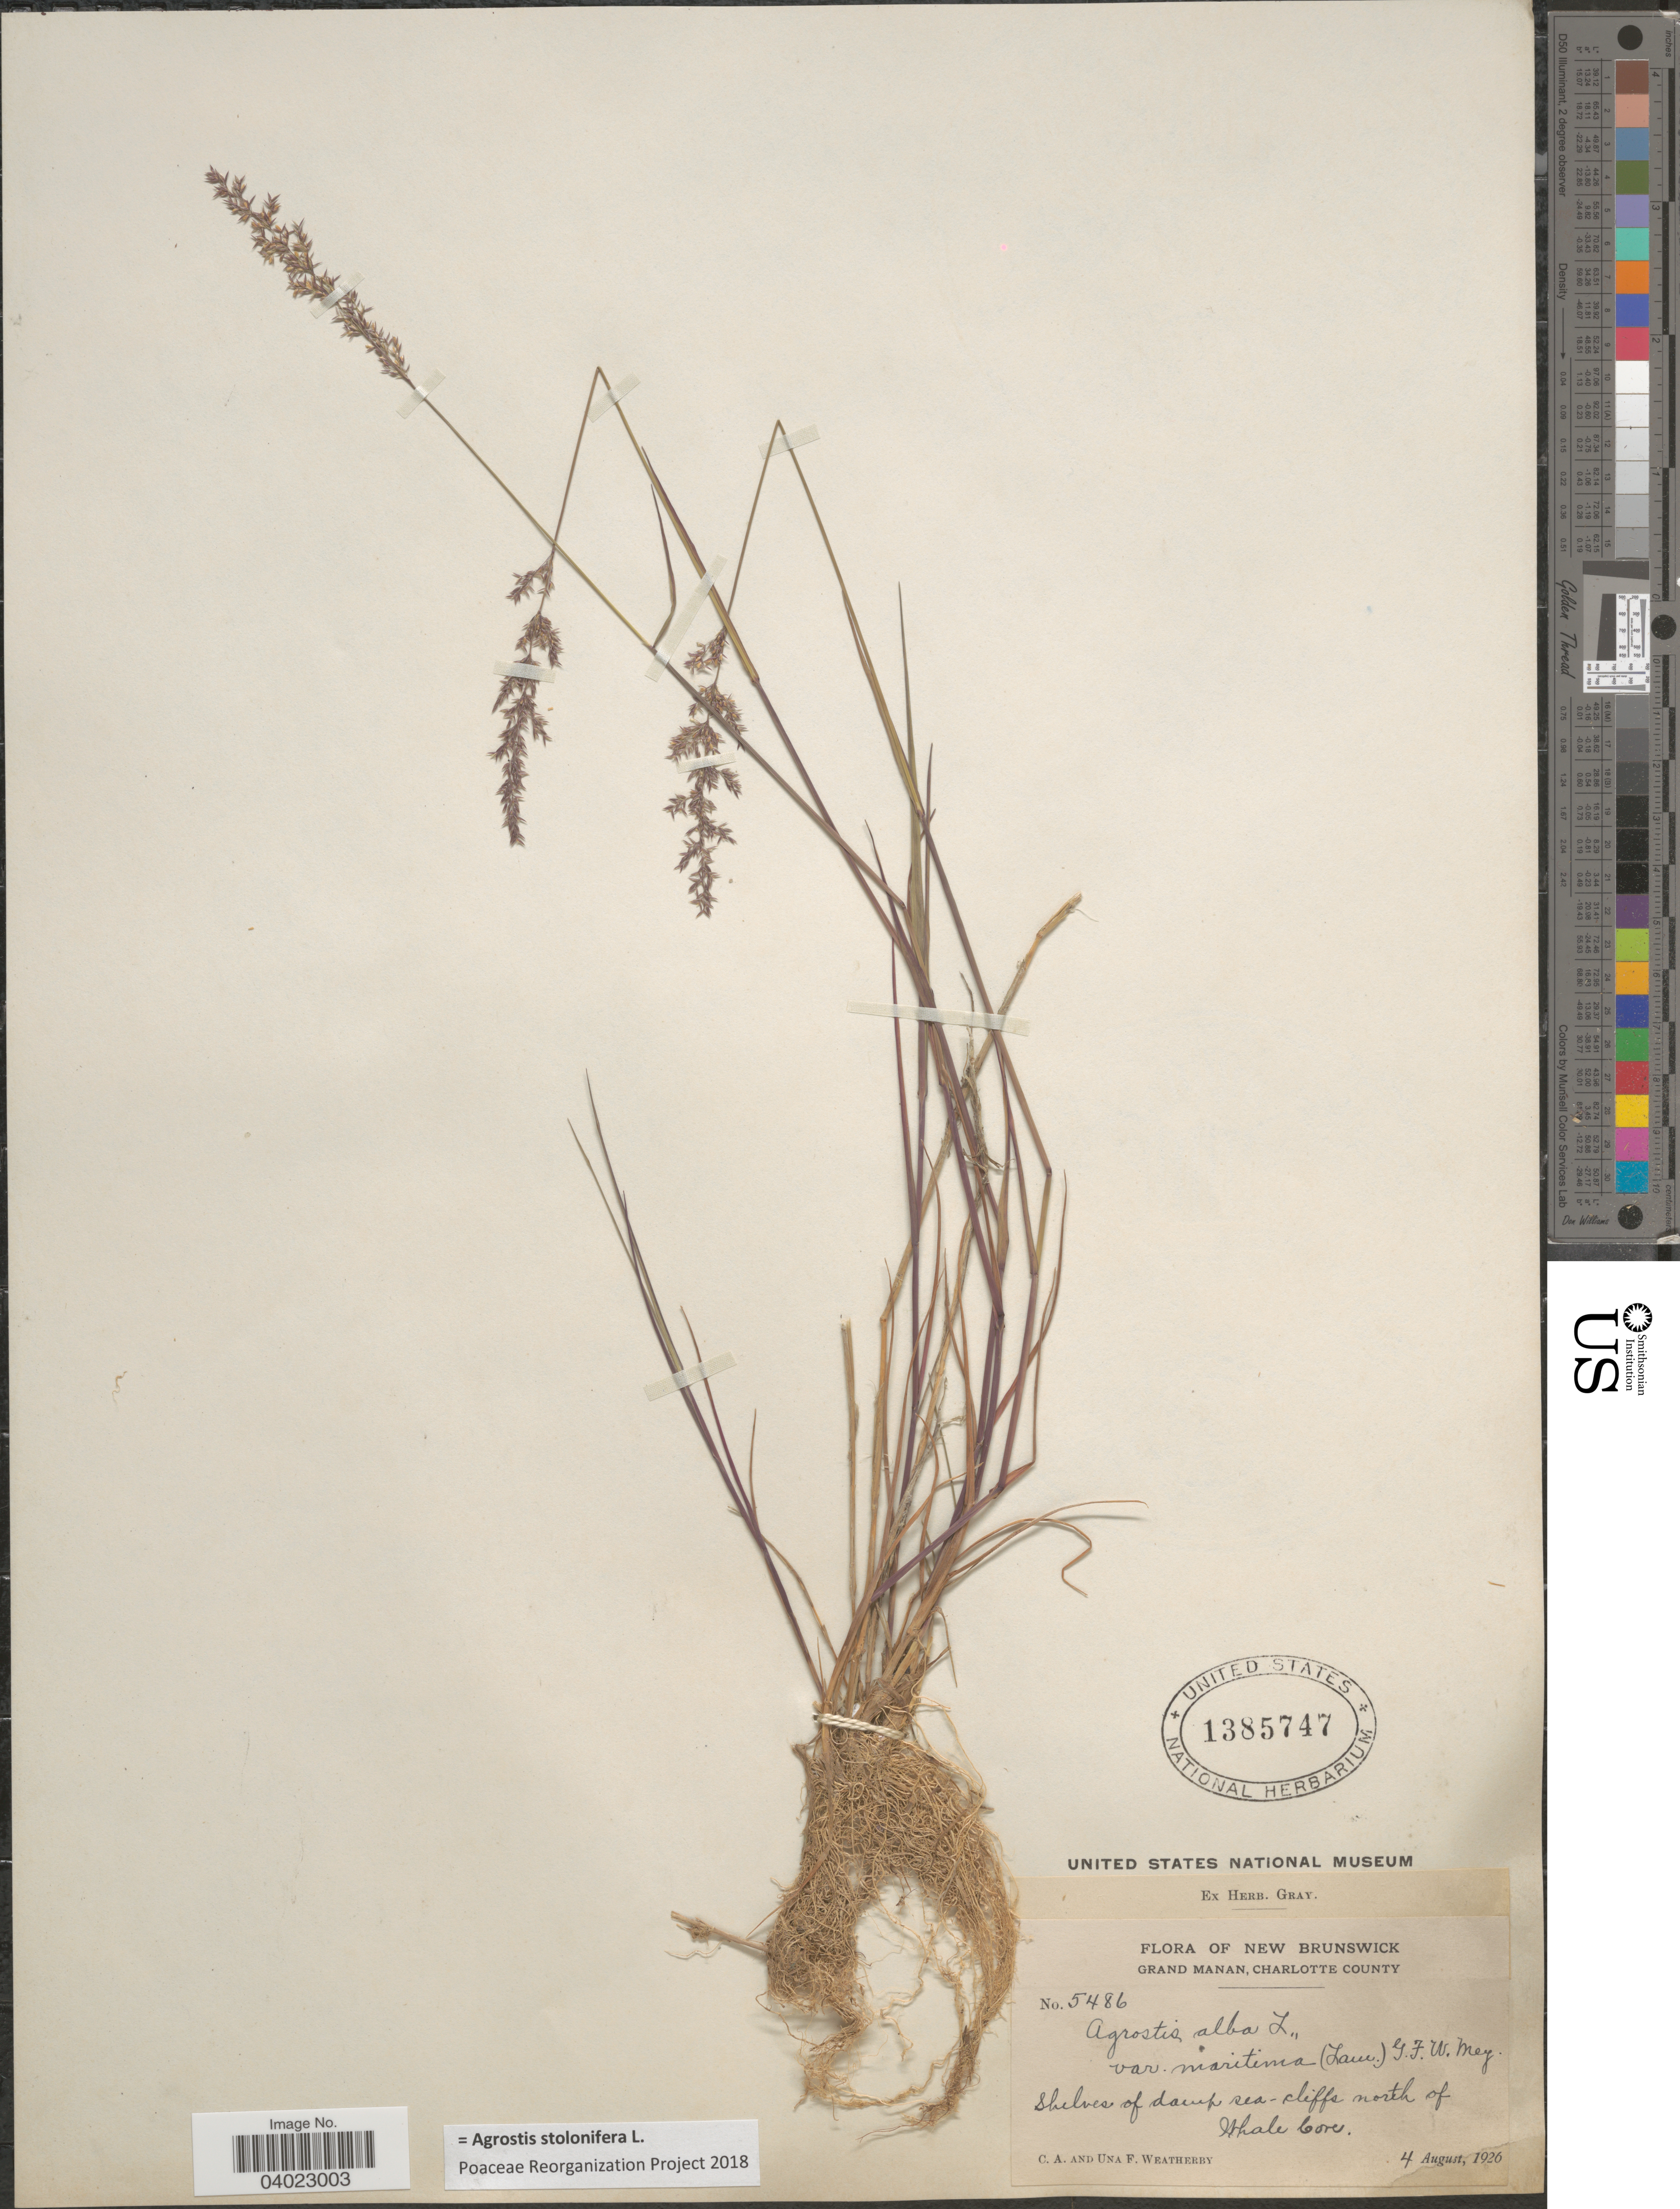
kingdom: Plantae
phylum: Tracheophyta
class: Liliopsida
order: Poales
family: Poaceae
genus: Agrostis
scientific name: Agrostis stolonifera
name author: L.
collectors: C. A. Weatherby & U. Weatherby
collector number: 5486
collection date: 1926-08-04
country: Canada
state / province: New Brunswick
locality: Grand Manan, Charlotte County. Shelves of damp sea-cliffs north of Whale Cove.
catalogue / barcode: US 1385747